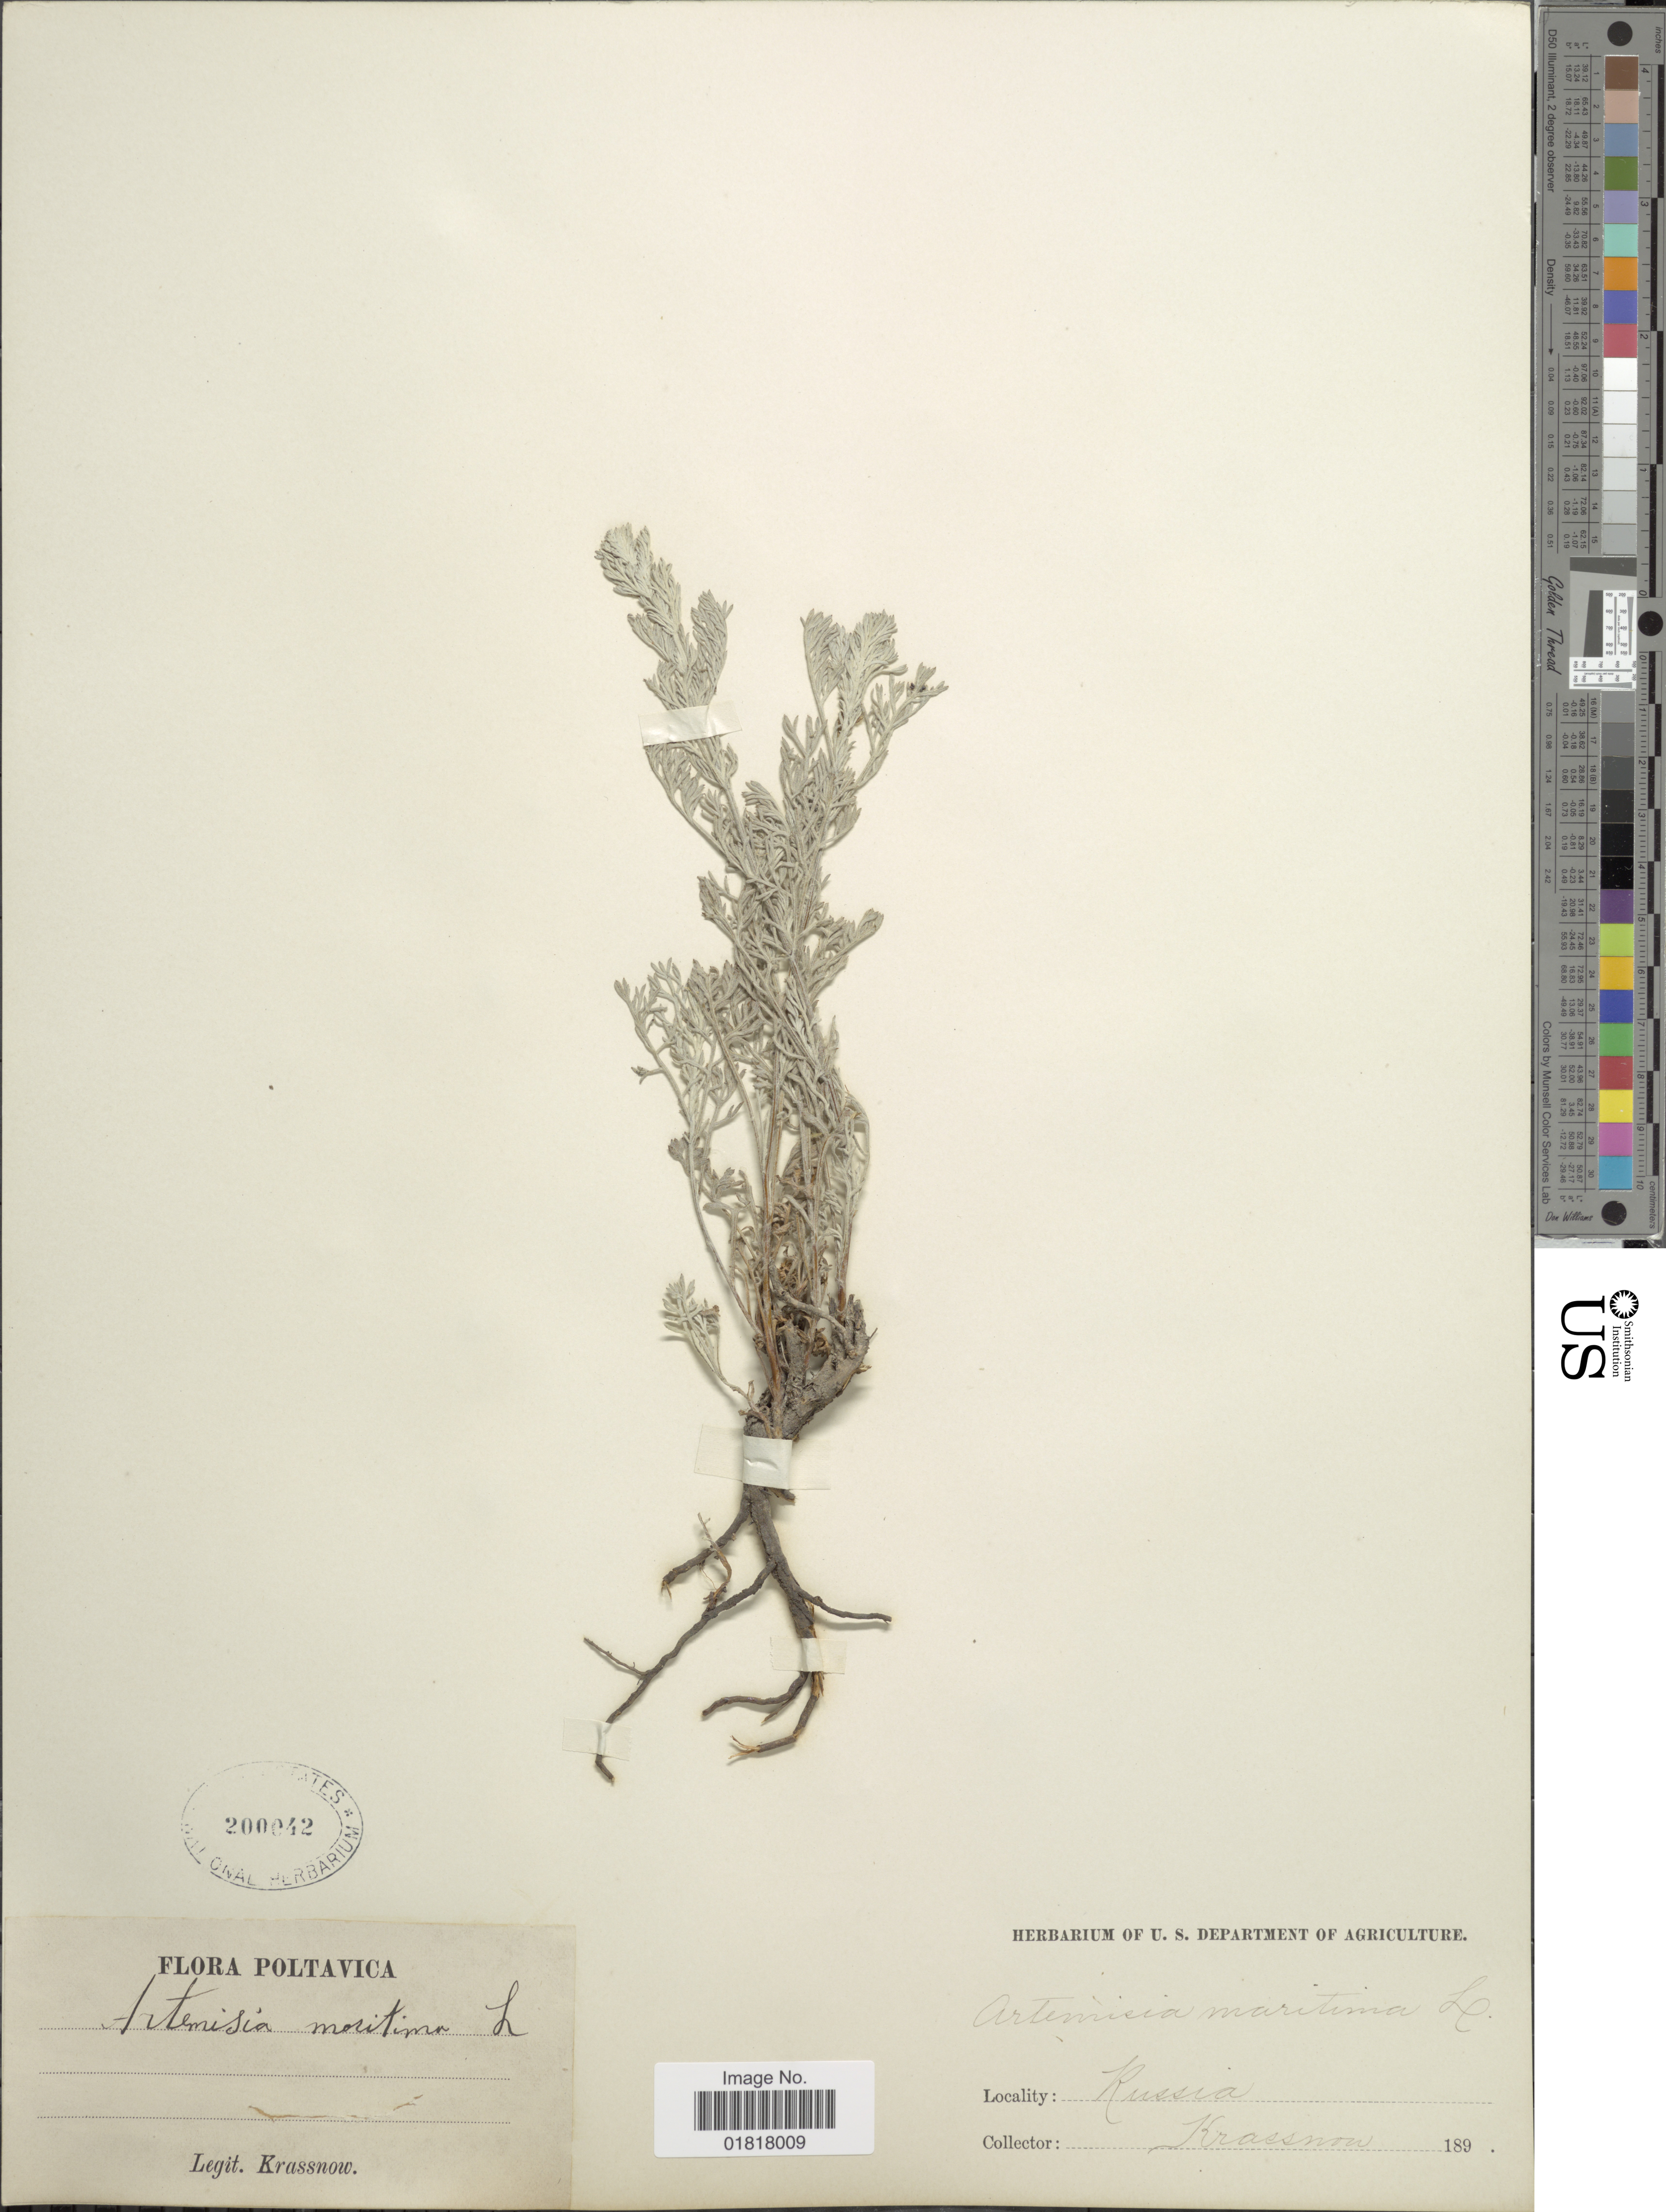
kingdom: Plantae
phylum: Tracheophyta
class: Magnoliopsida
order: Asterales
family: Asteraceae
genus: Artemisia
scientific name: Artemisia maritima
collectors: -. Krassnow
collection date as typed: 189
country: Ukraine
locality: Poltavica, Russia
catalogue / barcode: US 200042